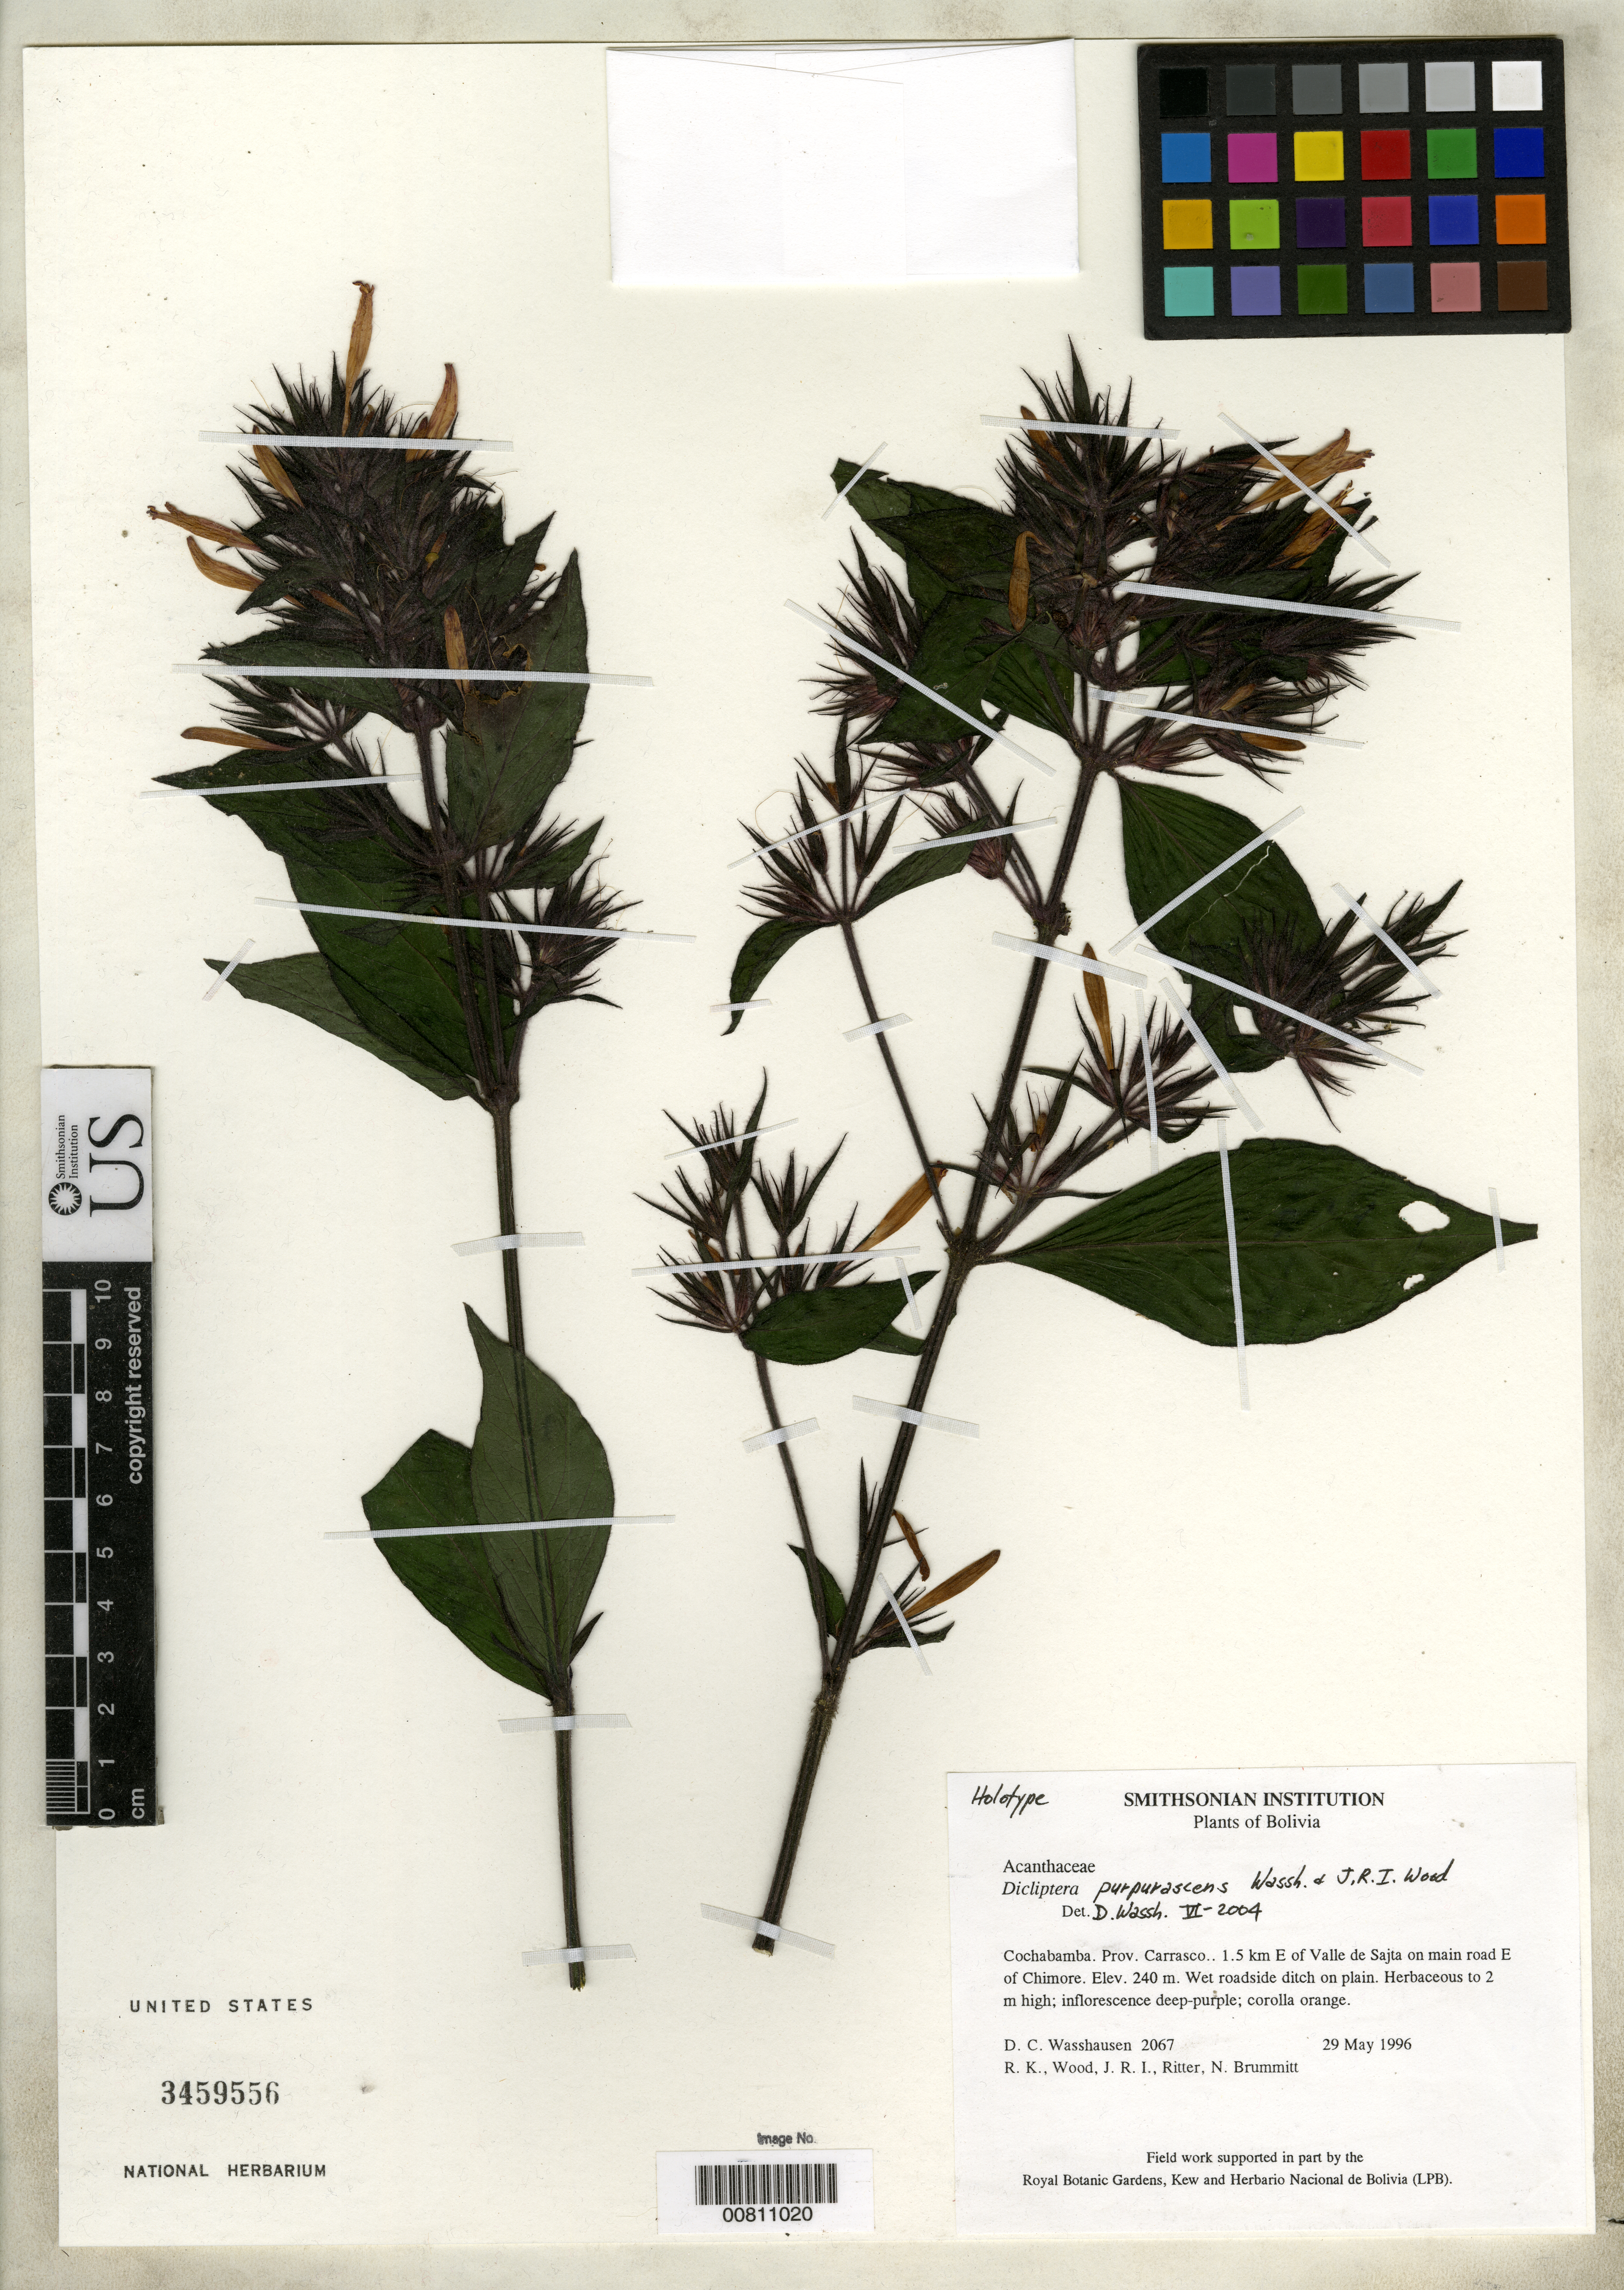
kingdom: Plantae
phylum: Tracheophyta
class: Magnoliopsida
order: Lamiales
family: Acanthaceae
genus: Dicliptera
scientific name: Dicliptera purpurascens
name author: Wassh. & J.R.I. Wood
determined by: Wasshausen, Dieter C., (BOT), Smithsonian Institution - National Museum of Natural History (UNITED STATES)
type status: Holotype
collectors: D. C. Wasshausen, J. R. I. Wood, N. Ritter & R. K. Brummitt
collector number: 2067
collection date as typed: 29 May 1996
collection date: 1996-05-29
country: Bolivia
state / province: Cochabamba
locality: Cochabamba. Prov. Carrasco. 1.5 km E of Valle de Sajta on main road E of Chimore.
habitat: Wet roadside ditch on plain.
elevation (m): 240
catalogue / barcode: US 3459556